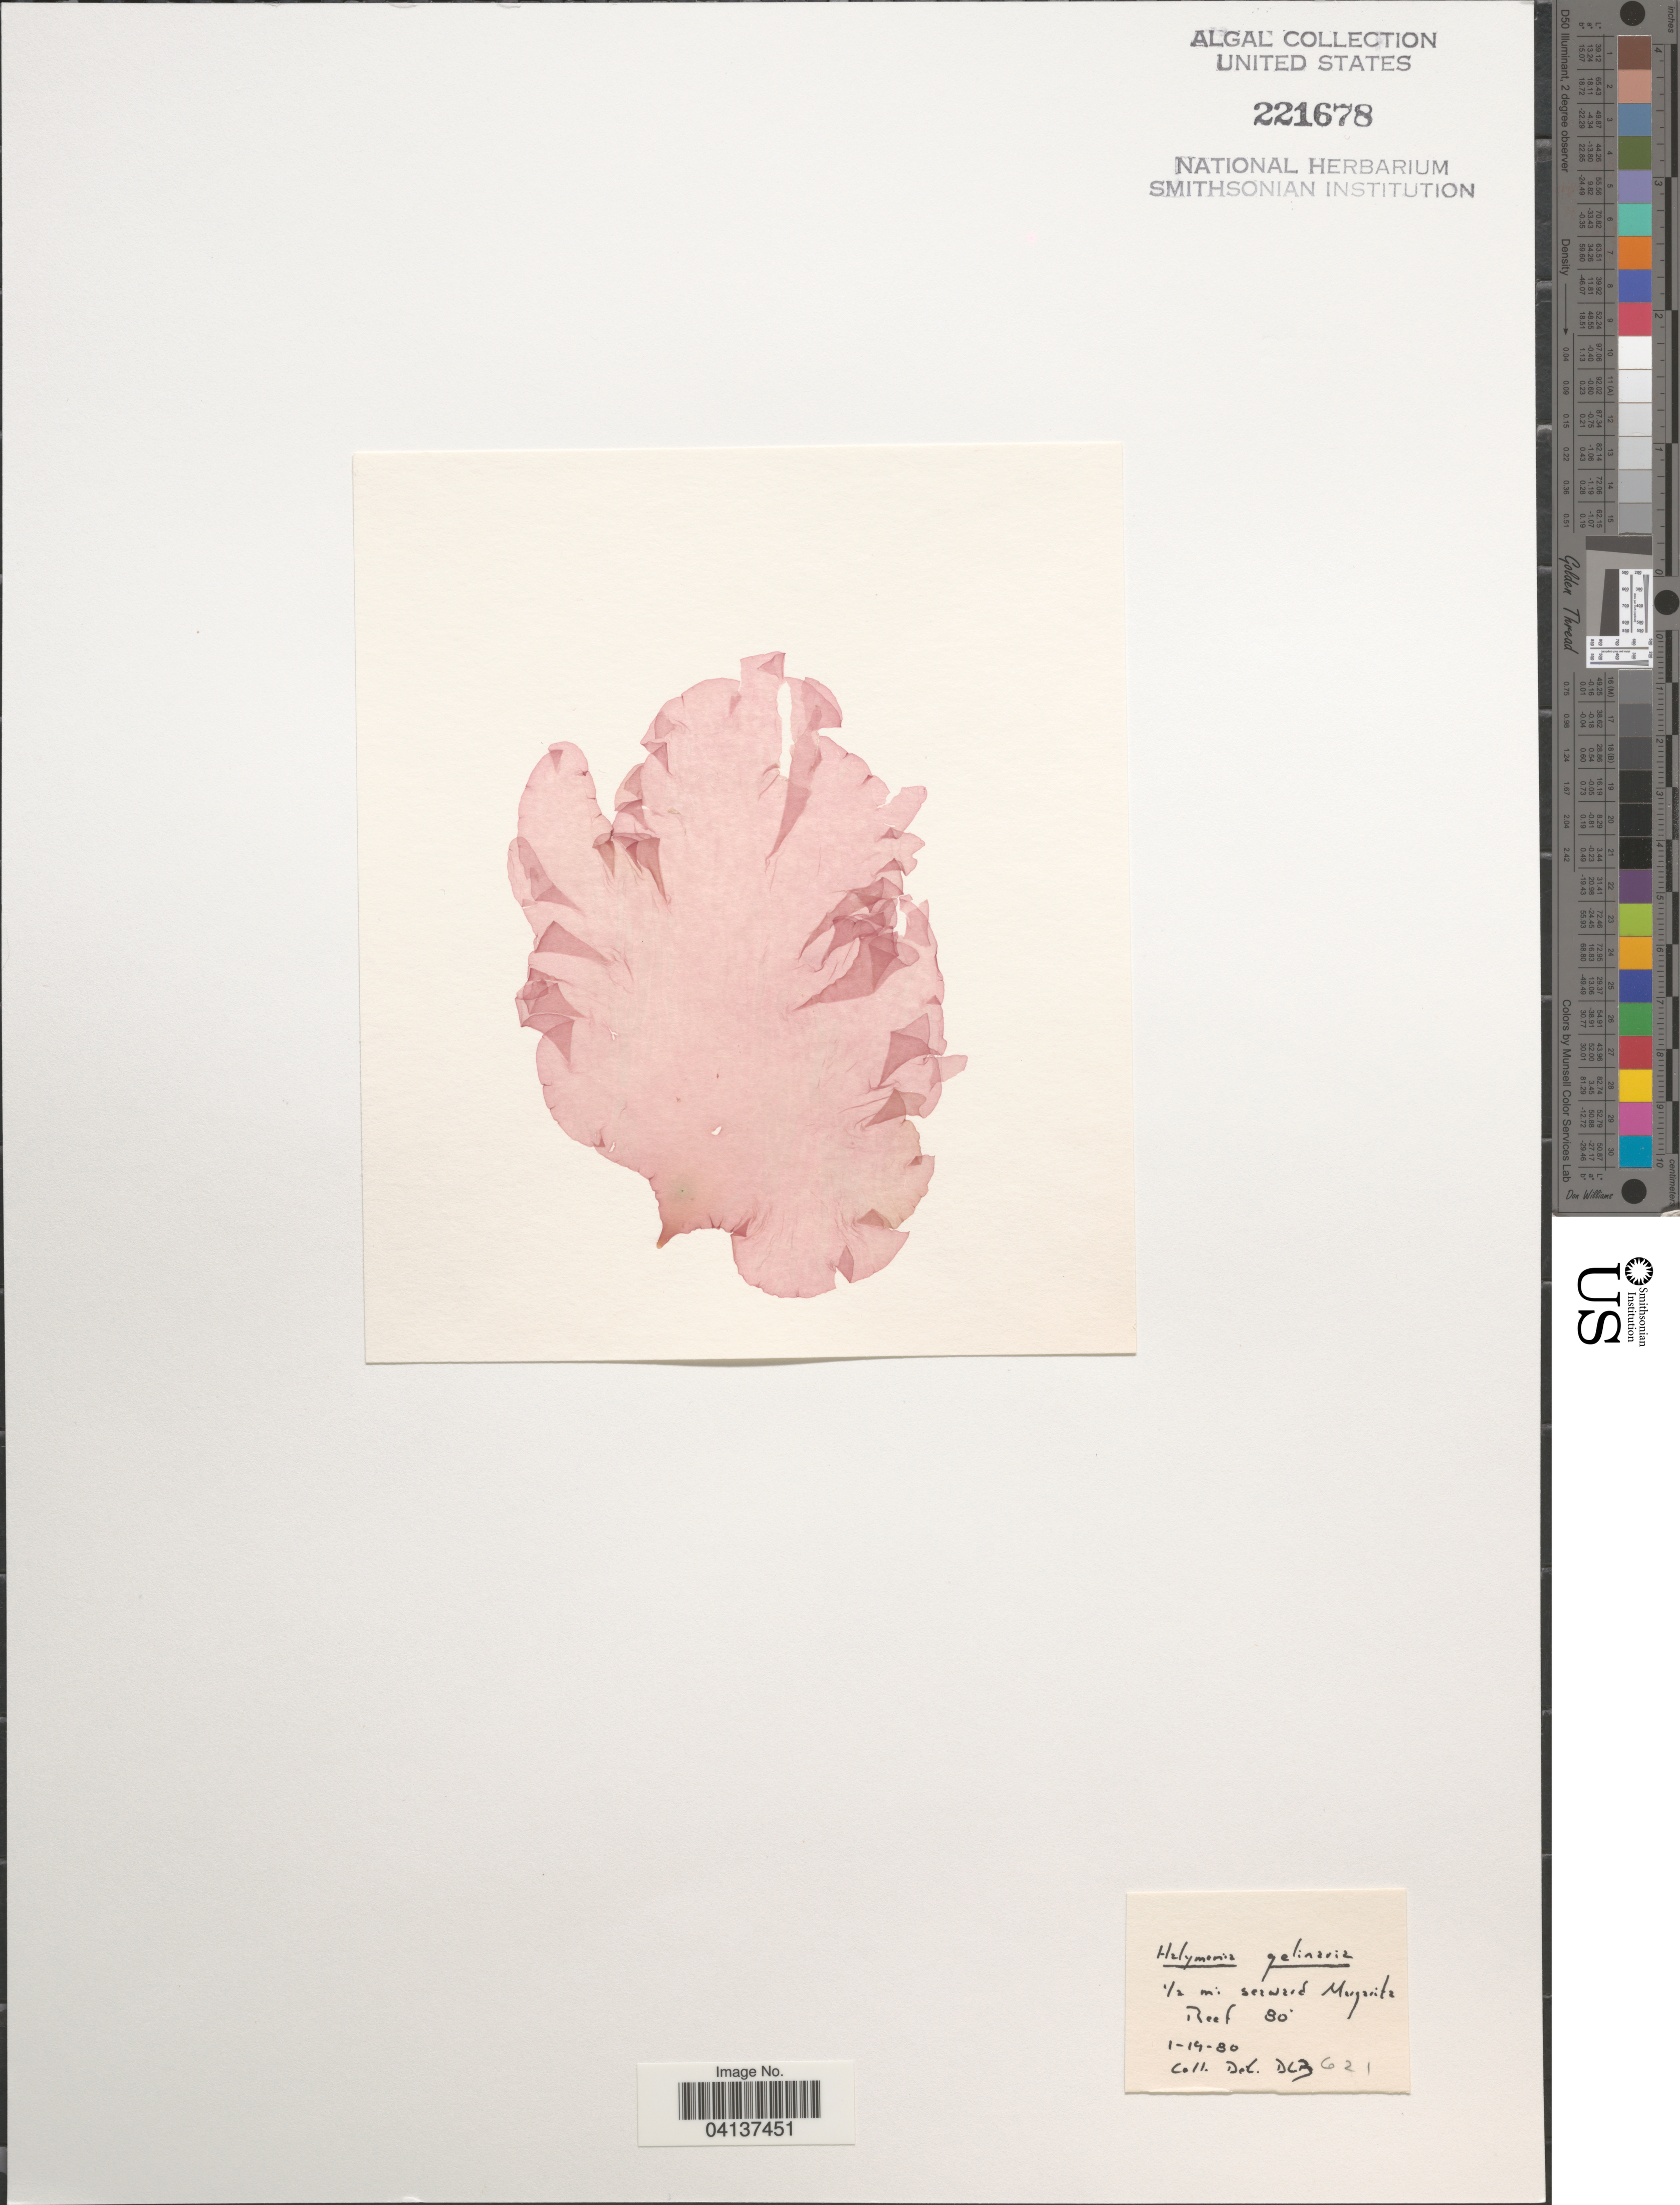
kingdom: Plantae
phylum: Rhodophyta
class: Florideophyceae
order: Halymeniales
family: Halymeniaceae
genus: Halymenia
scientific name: Halymenia floridana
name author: J. Agardh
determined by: Algae name updating Project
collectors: D. L. B.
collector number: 621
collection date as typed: Transcribed d/m/y: 19/1/80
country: Puerto Rico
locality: ½ mi seaward Margarita Reef.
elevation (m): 24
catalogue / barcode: US 221678